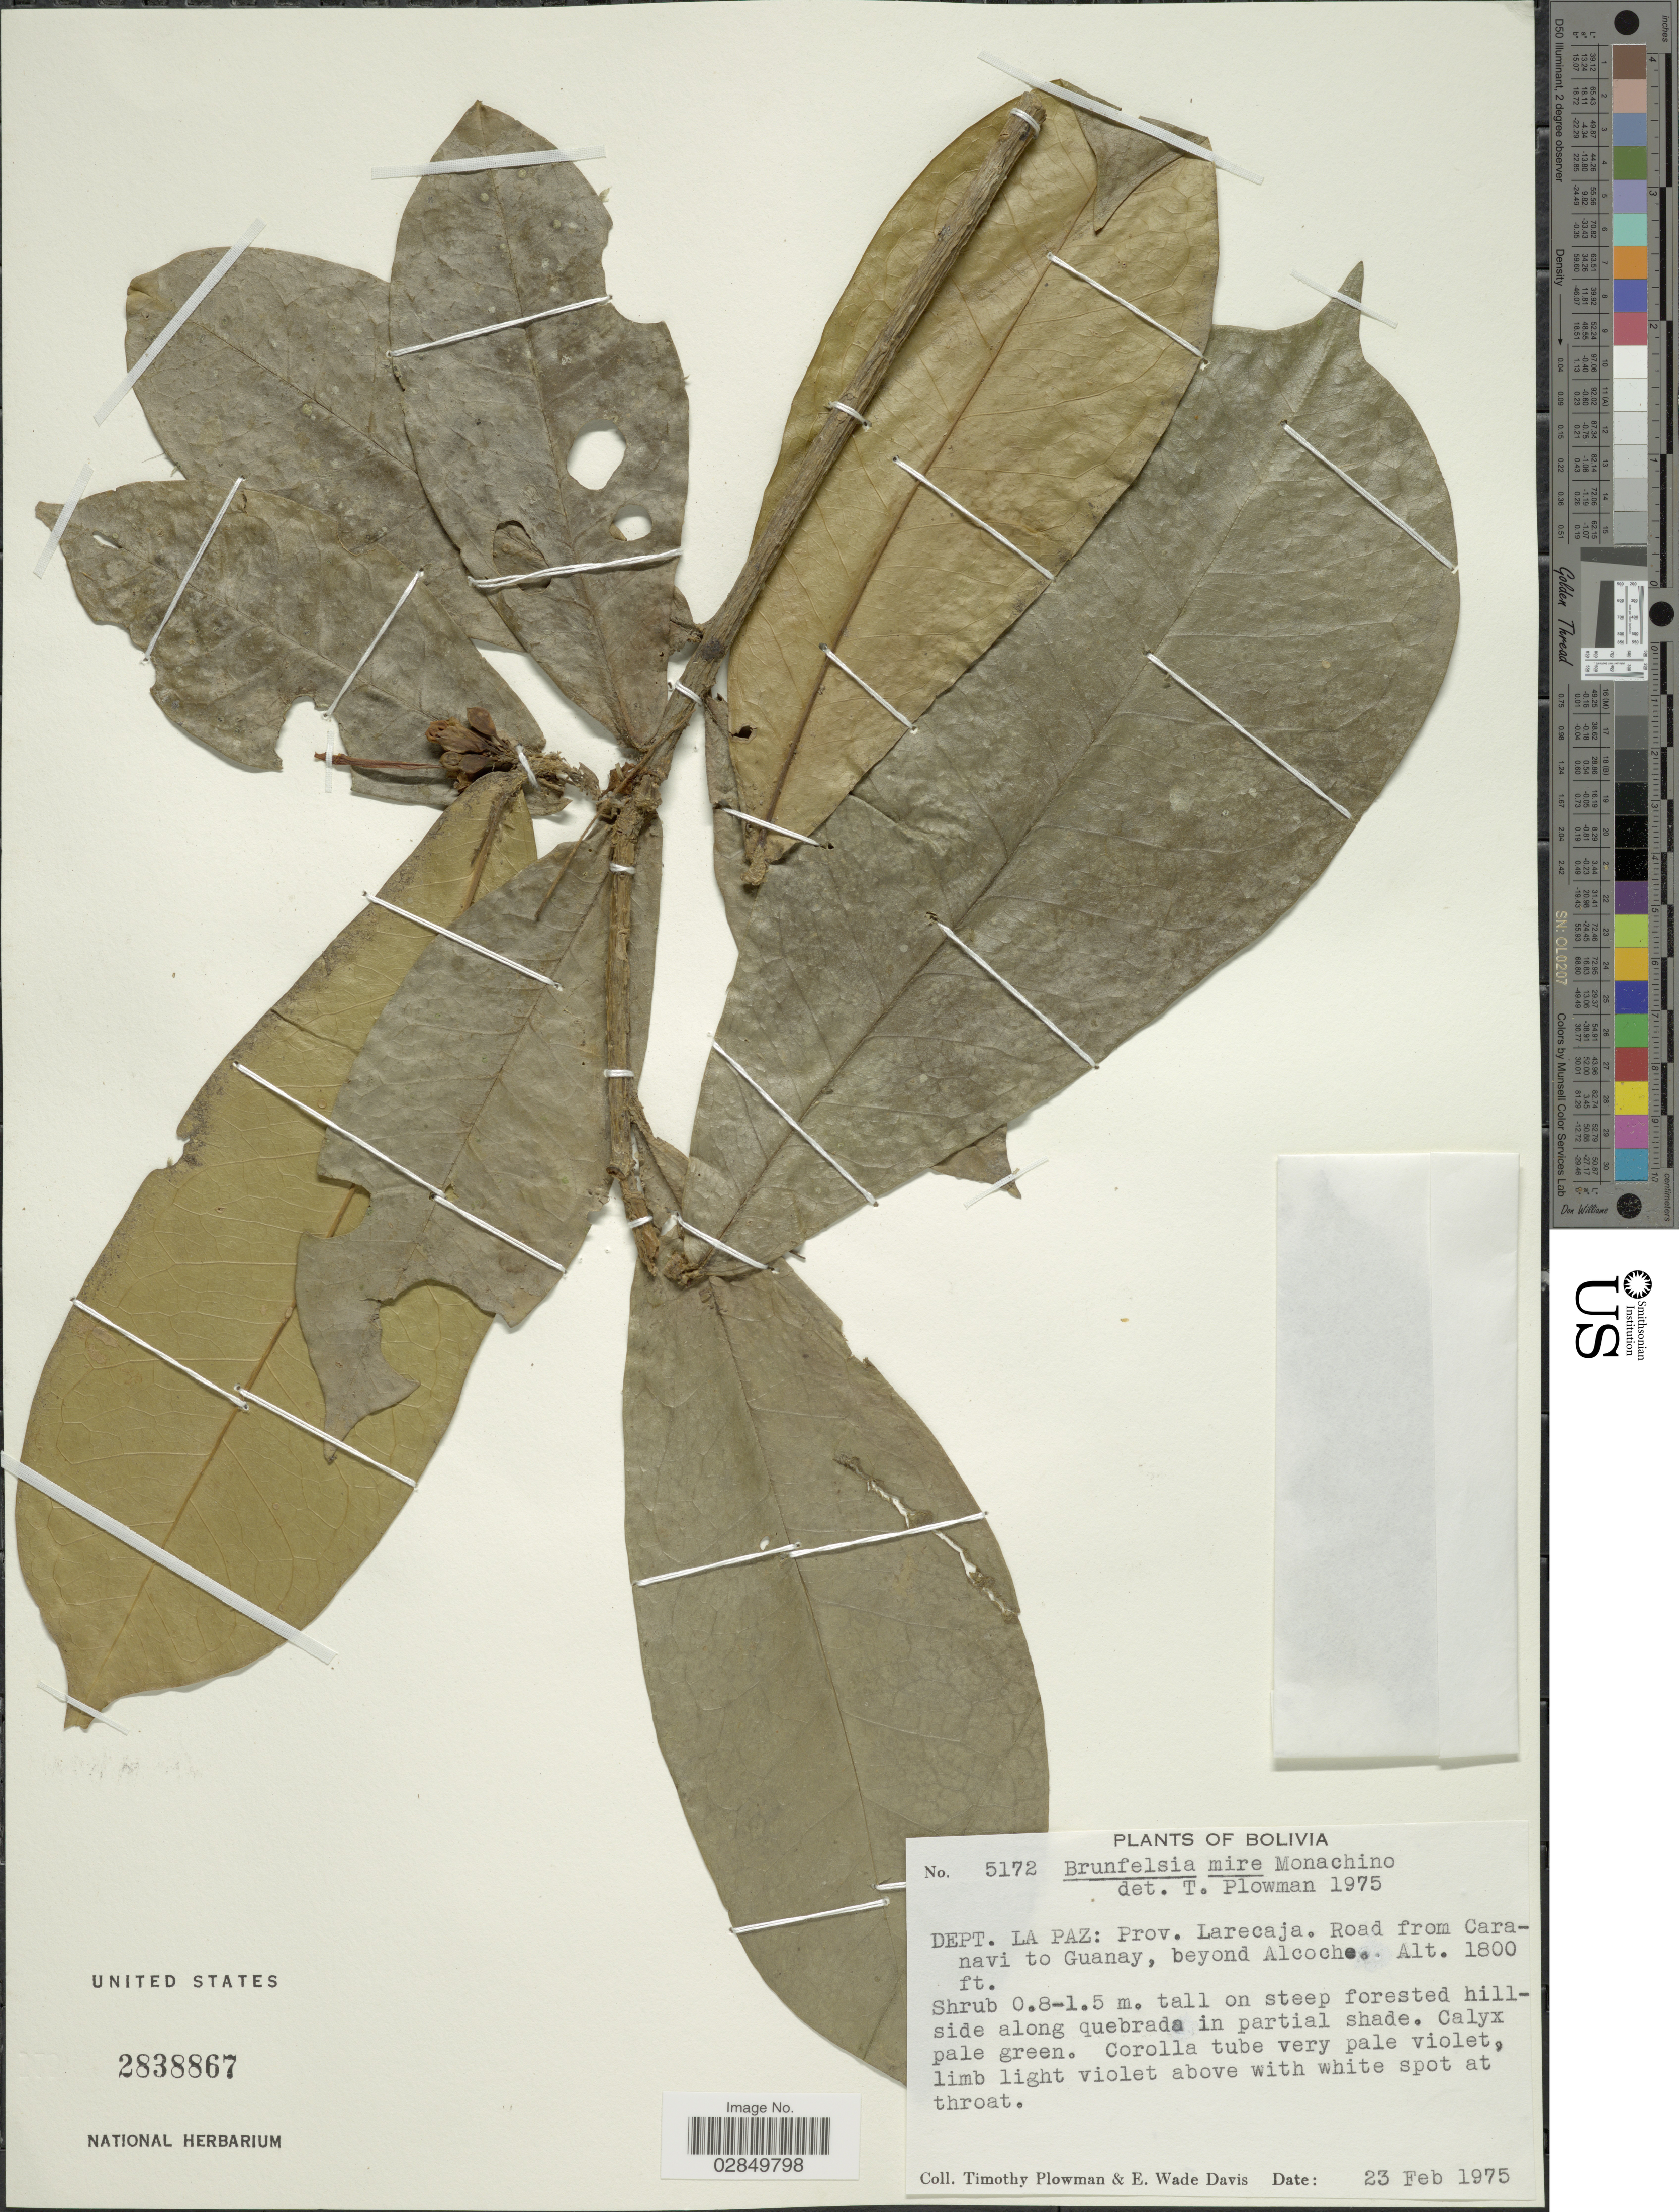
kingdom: Plantae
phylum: Tracheophyta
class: Magnoliopsida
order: Solanales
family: Solanaceae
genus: Brunfelsia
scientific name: Brunfelsia mire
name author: Monach.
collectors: T. Plowman & E. W. Davis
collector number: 5172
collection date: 1975-02-23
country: Bolivia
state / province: La Paz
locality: Dept. La Paz, Prov. Larecaja, Road from Caranavi to Guanay, beyond Alcoche.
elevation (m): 549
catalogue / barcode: US 2838867